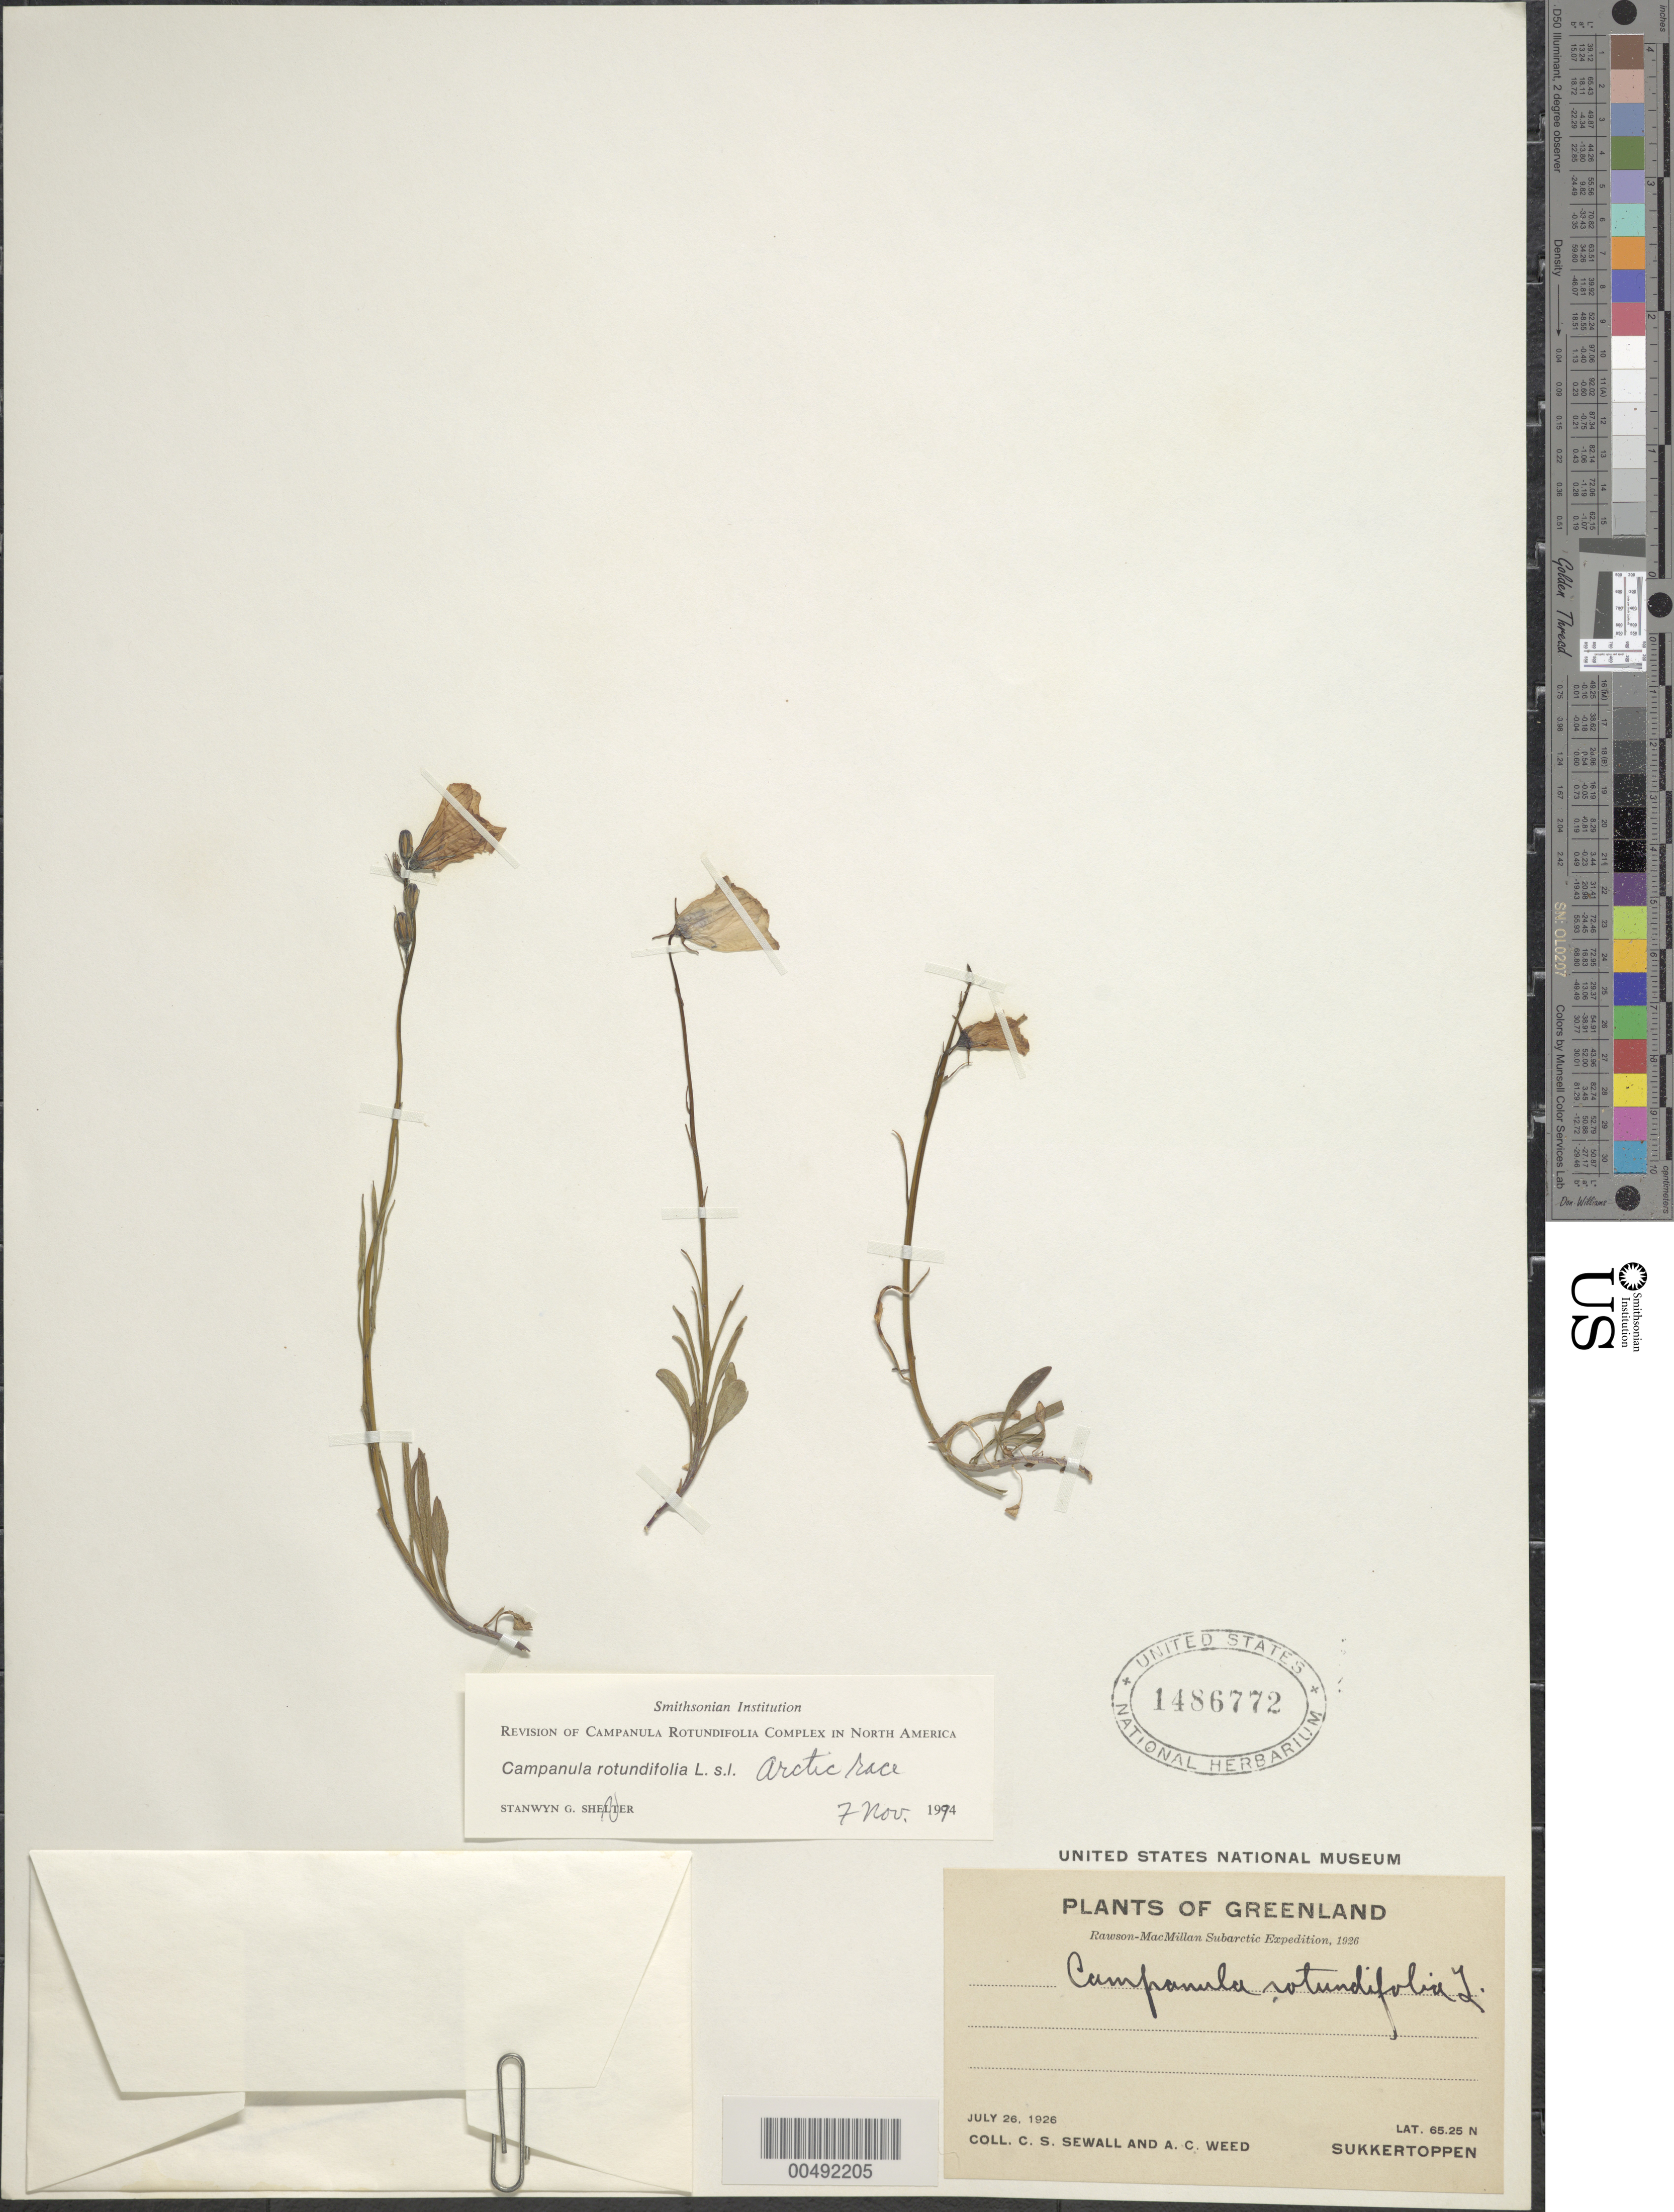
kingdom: Plantae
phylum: Tracheophyta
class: Magnoliopsida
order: Asterales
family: Campanulaceae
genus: Campanula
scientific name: Campanula rotundifolia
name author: L.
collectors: C. Sewall & A. Weed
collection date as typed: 26 Jul 1926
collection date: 1926-07-26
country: Greenland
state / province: Vestgrønland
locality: Sukkertoppen (lat/long recorded as: lat=65:25:0:N long=:::)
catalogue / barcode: US 1486772